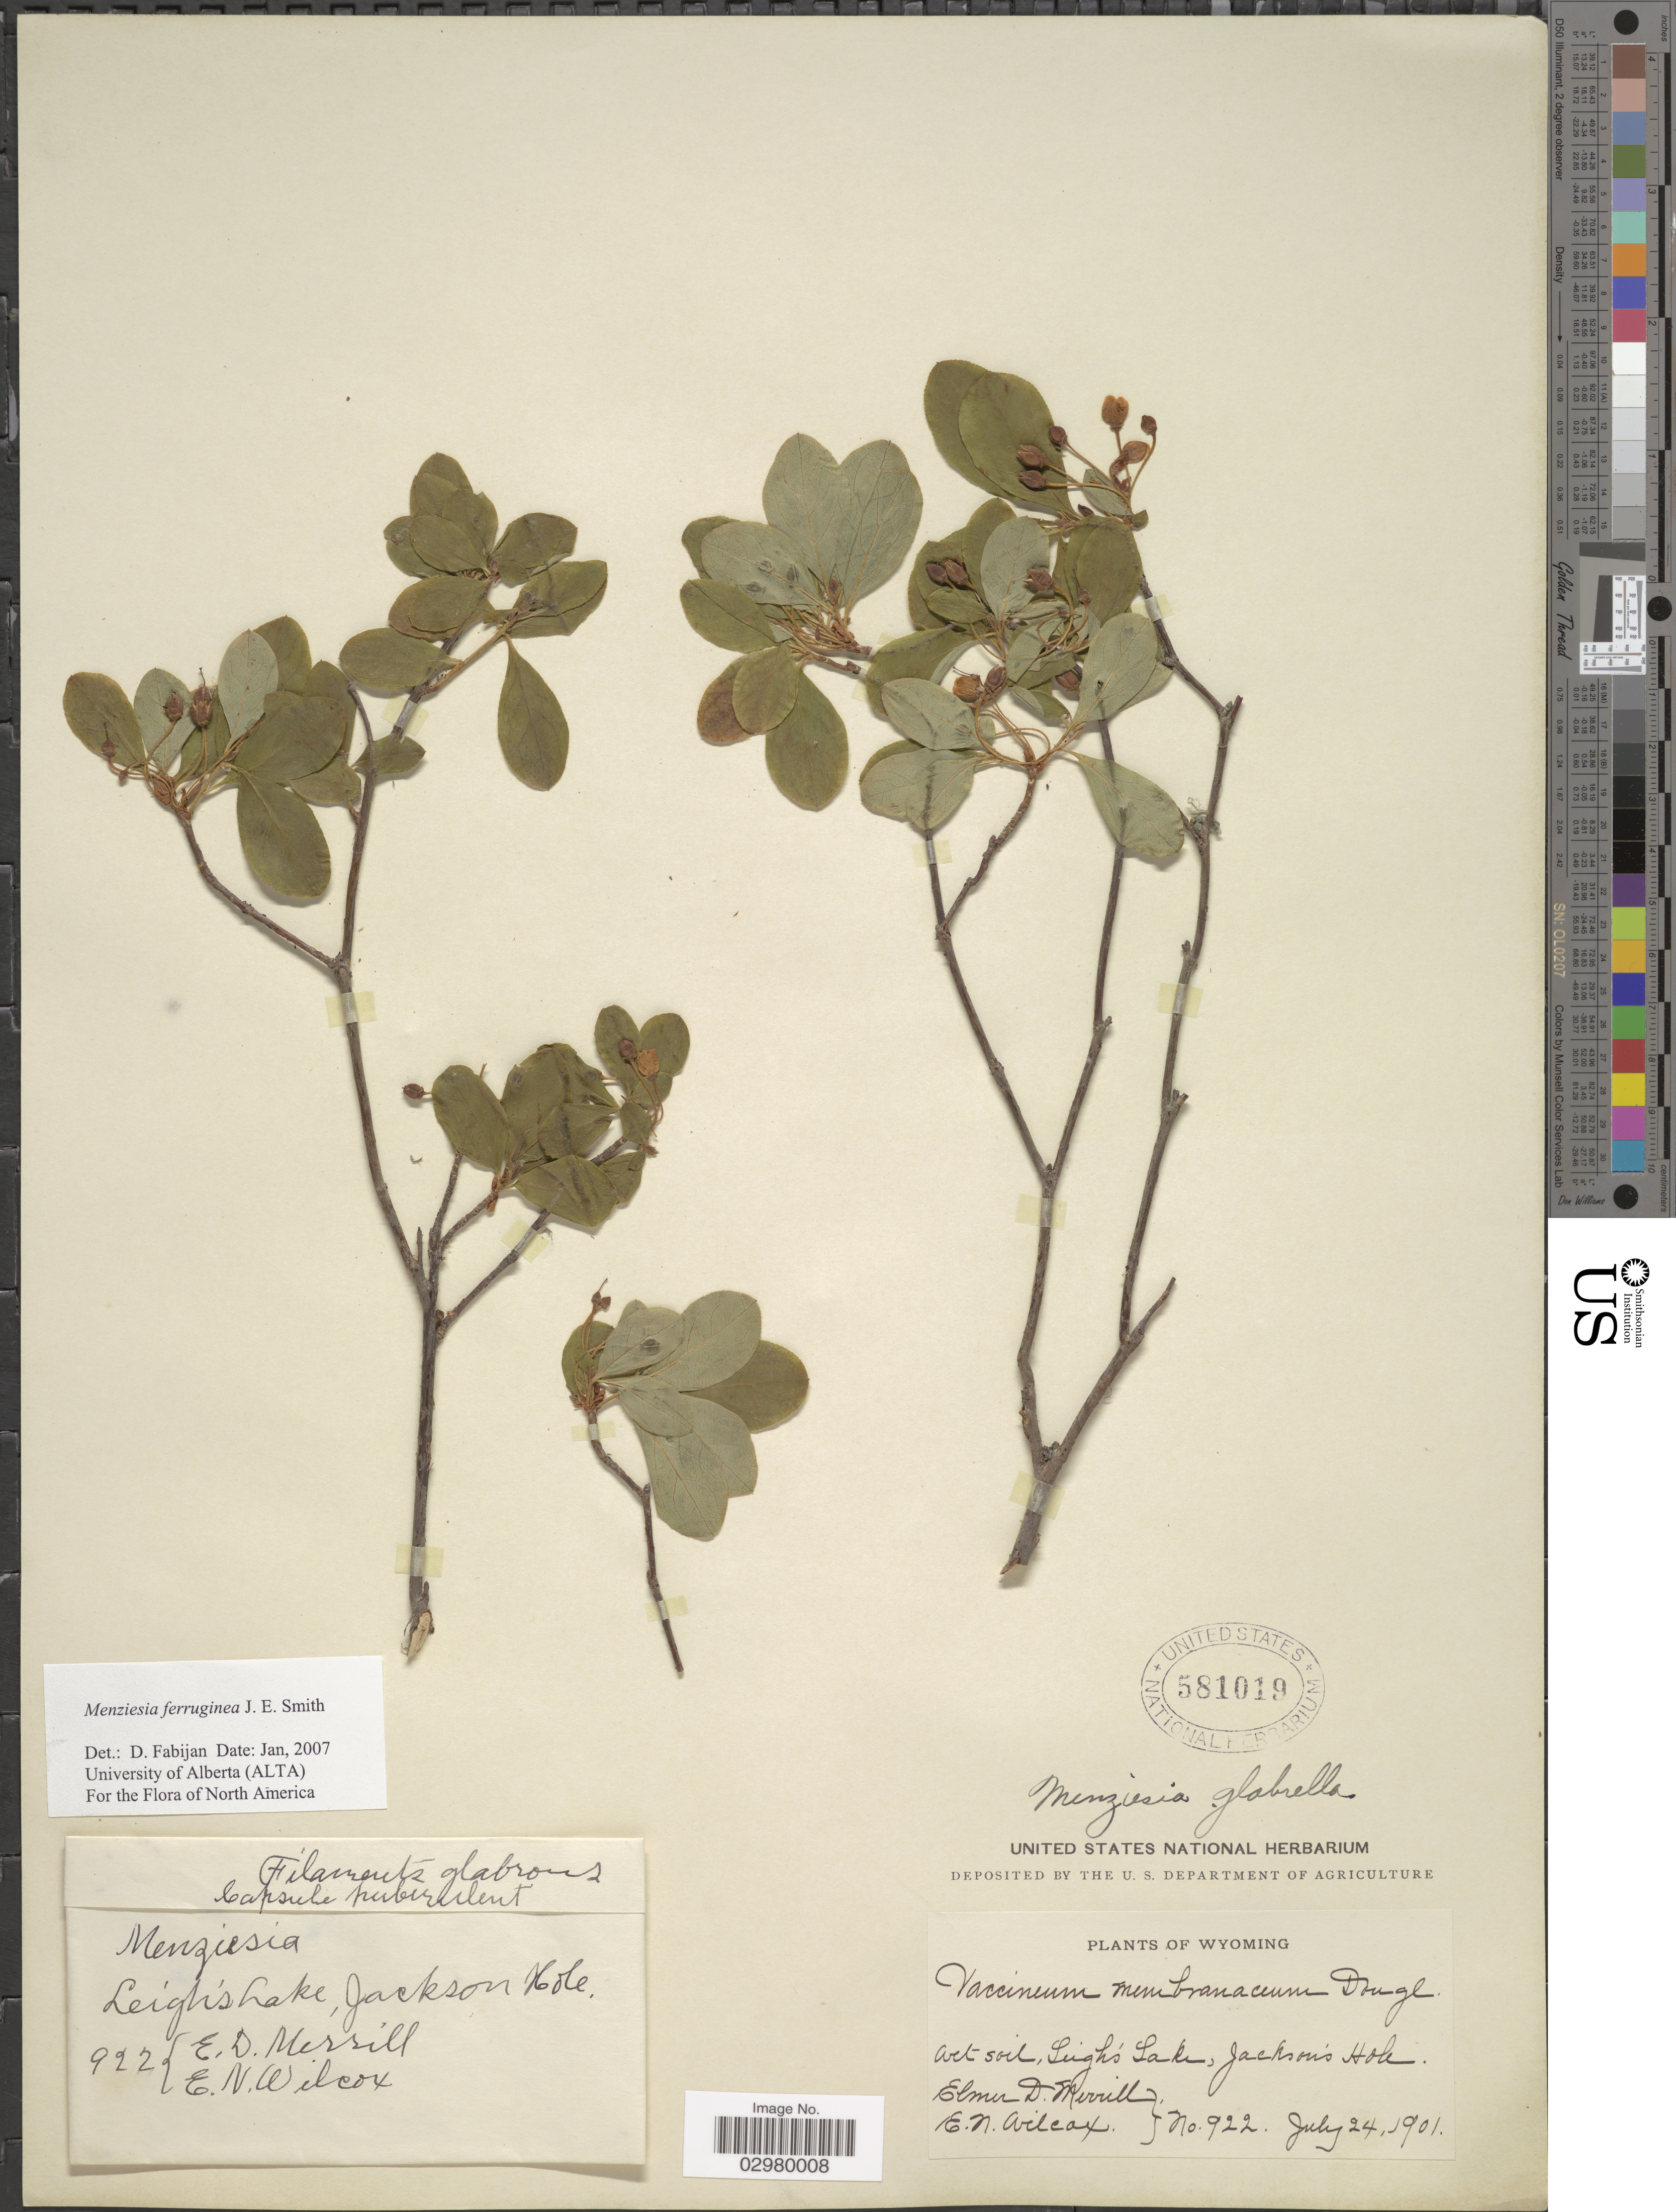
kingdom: Plantae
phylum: Tracheophyta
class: Magnoliopsida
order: Ericales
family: Ericaceae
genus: Menziesia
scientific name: Menziesia ferruginea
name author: Sm.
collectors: E. D. Merrill & E. Wilcox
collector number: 922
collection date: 1901-07-24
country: United States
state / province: Wyoming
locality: Leigh's Lake, Jackson Hole.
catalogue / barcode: US 581019